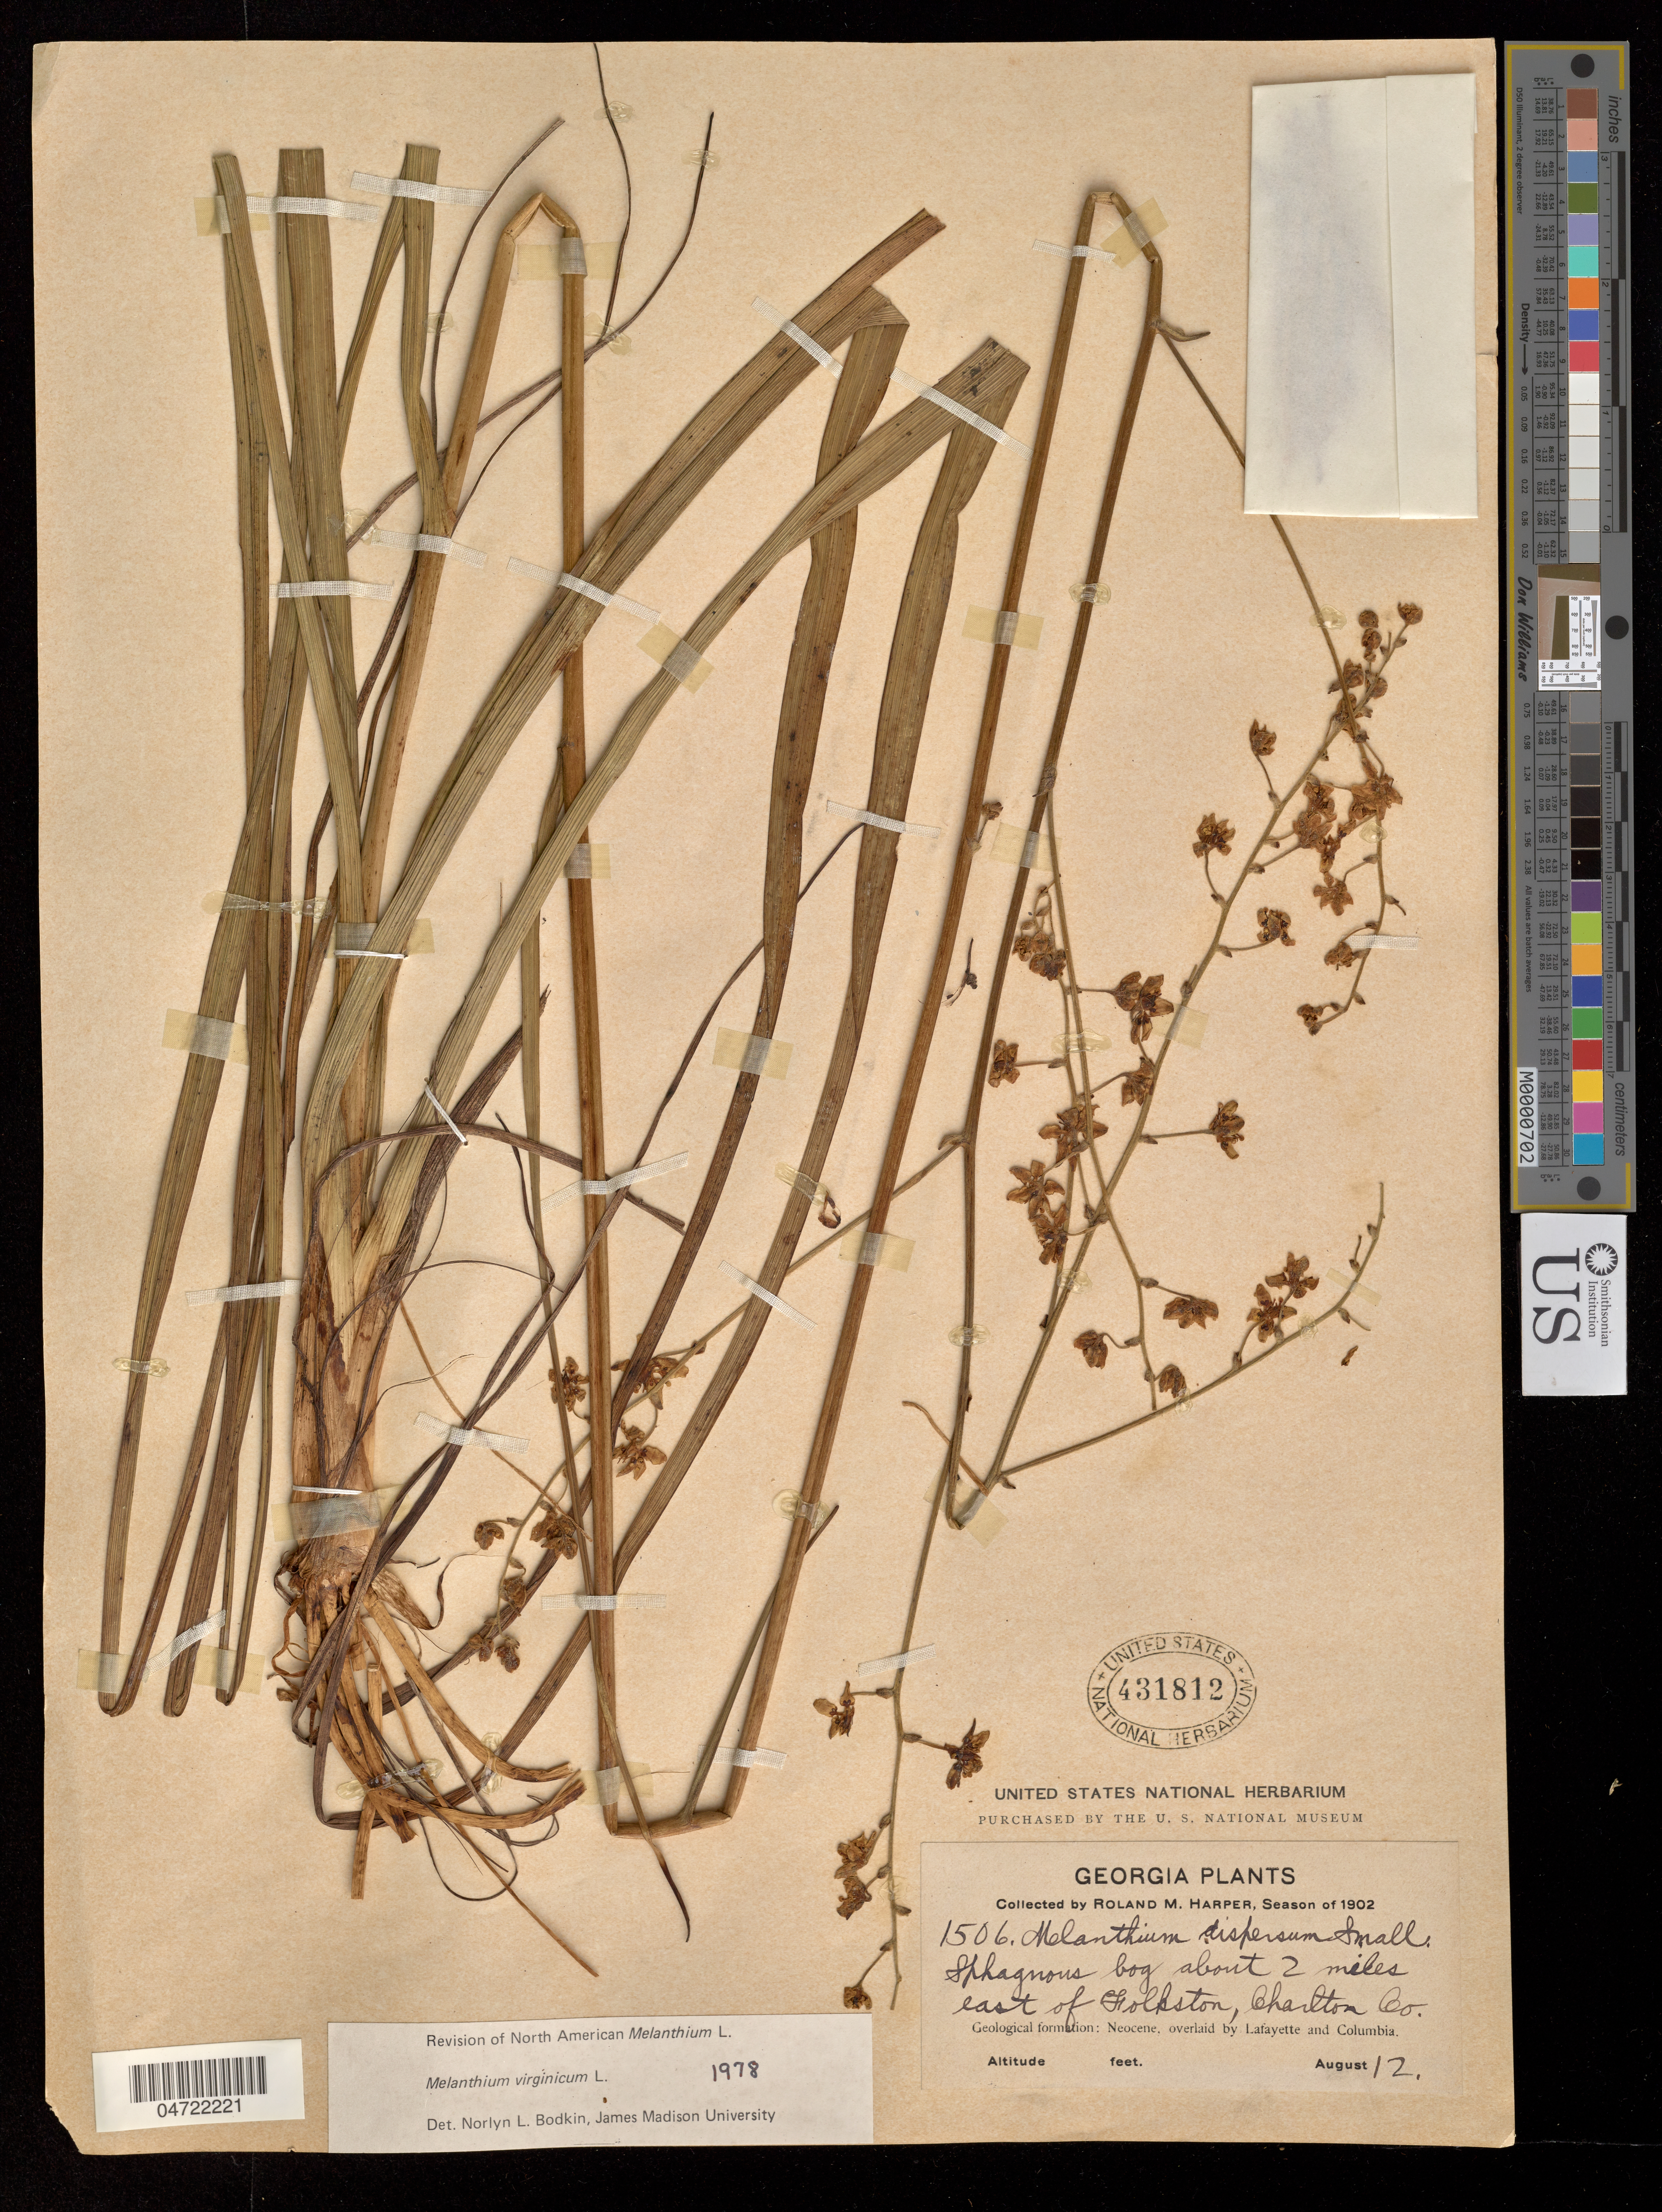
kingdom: Plantae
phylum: Tracheophyta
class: Liliopsida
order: Liliales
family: Melanthiaceae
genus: Melanthium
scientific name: Melanthium virginicum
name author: L.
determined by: Bodkin, N. L.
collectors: R. M. Harper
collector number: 1506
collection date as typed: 12 Aug 1902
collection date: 1902-08-12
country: United States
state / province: Georgia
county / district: Charlton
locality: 2 mi E of Folkston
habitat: Sphagnous bog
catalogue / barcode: US 431812